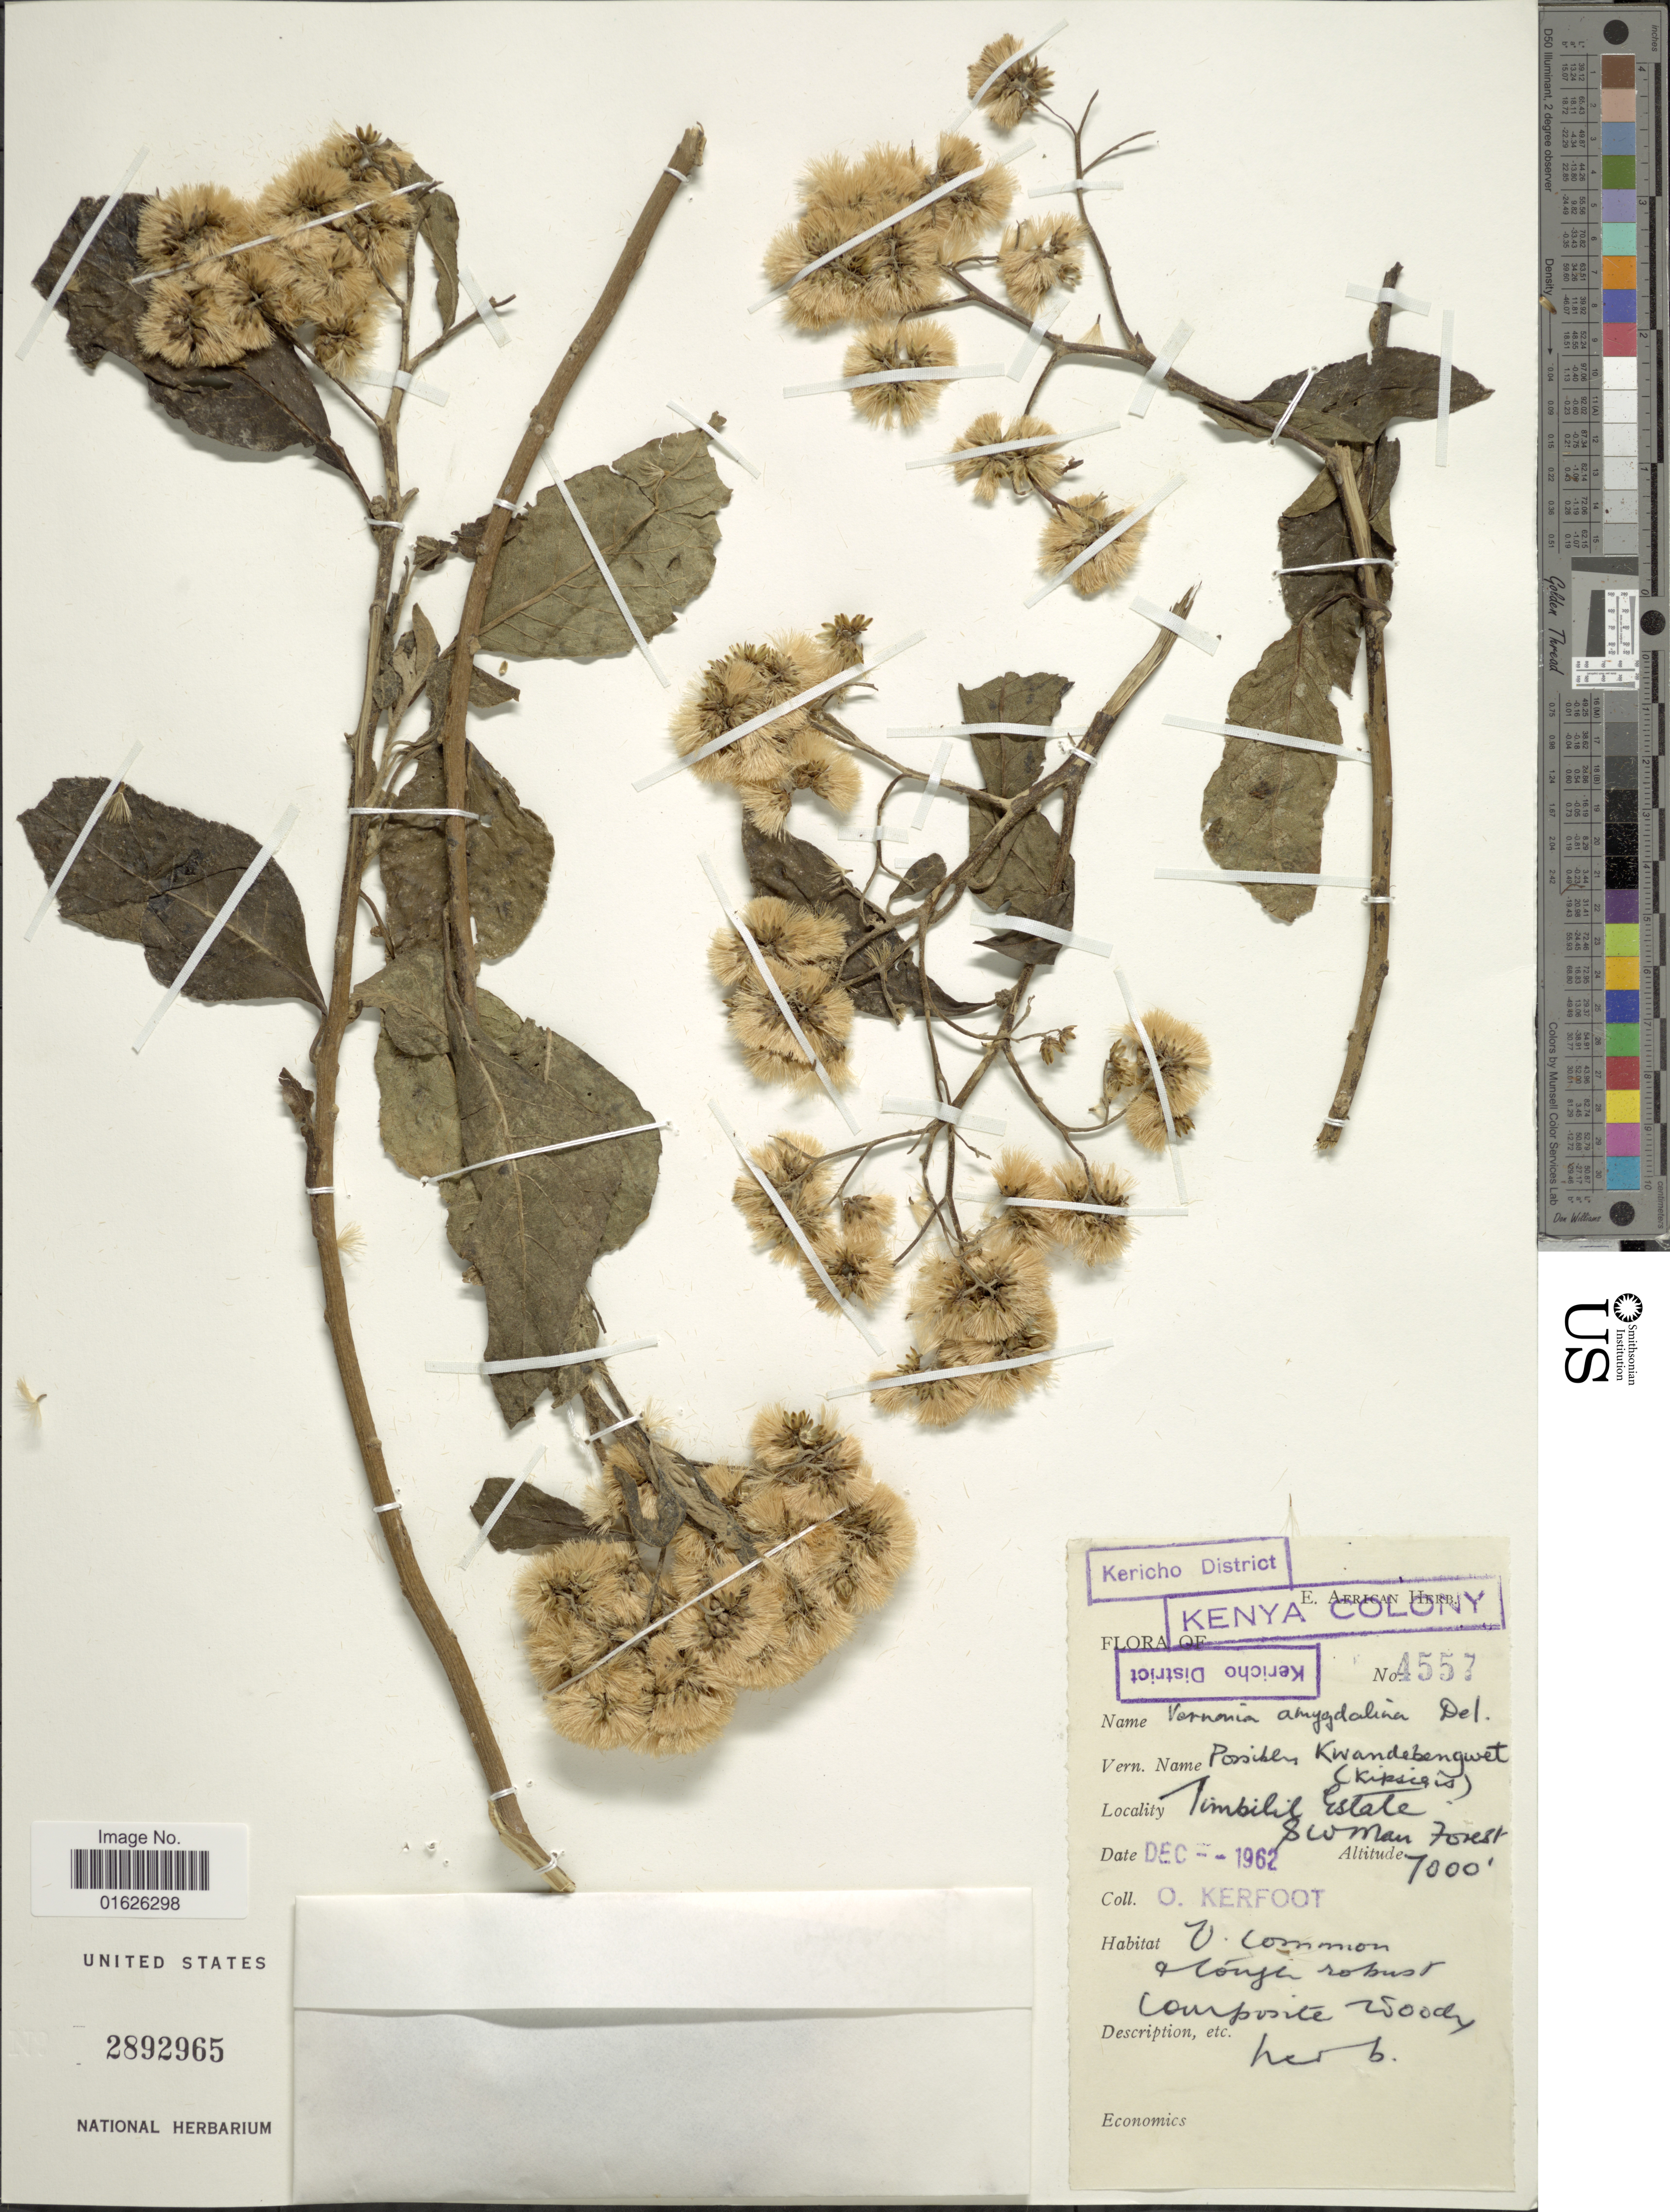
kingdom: Plantae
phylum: Tracheophyta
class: Magnoliopsida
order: Asterales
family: Asteraceae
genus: Gymnanthemum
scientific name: Gymnanthemum amygdalinum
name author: (Delile) Sch. Bip. ex Walp.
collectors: O. Kerfoot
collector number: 4557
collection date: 1962-12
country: Kenya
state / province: Kericho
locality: Kenya colony, Kericho District, Timbilil Estate Siowam forest. [interpreted]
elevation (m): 2134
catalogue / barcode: US 2892965